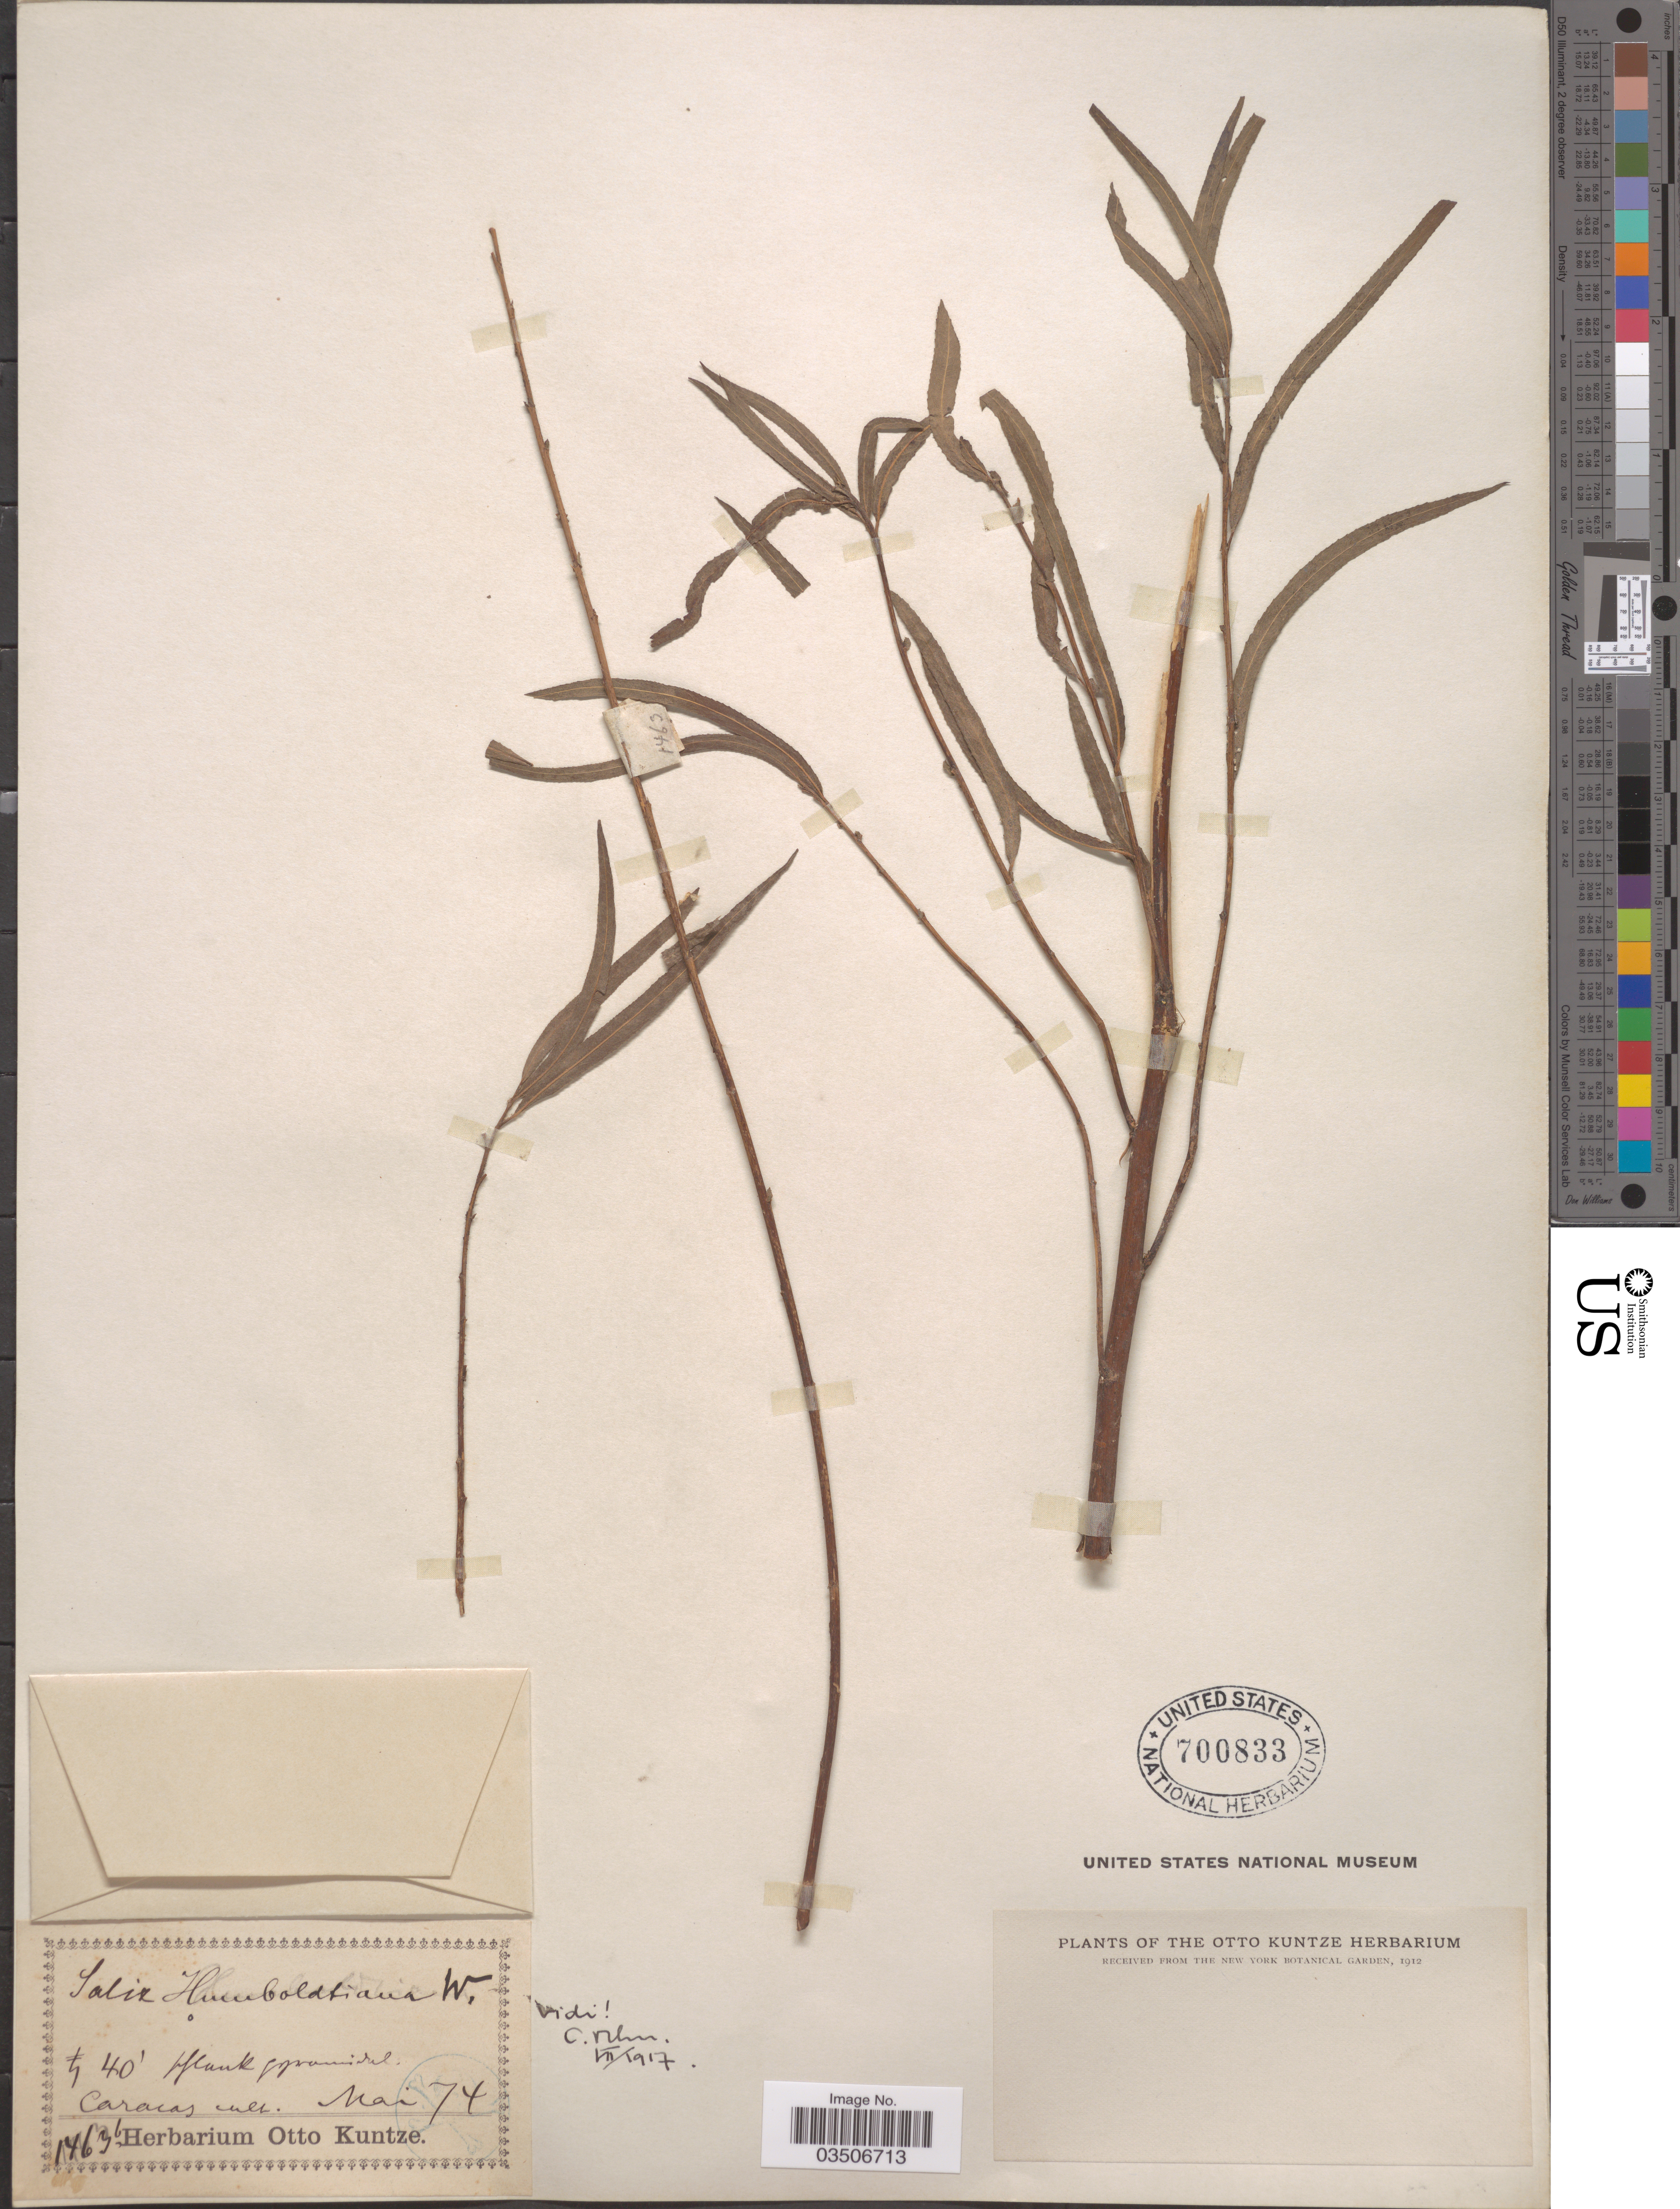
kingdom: Plantae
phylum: Tracheophyta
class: Magnoliopsida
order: Malpighiales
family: Salicaceae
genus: Salix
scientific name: Salix humboldtiana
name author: Willd.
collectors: ex herb. Otto Kuntze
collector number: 14636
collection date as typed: Transcribed d/m/y: /5/74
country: Venezuela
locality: Hlank pyramidul. [interpreted] Caracas.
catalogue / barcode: US 700833